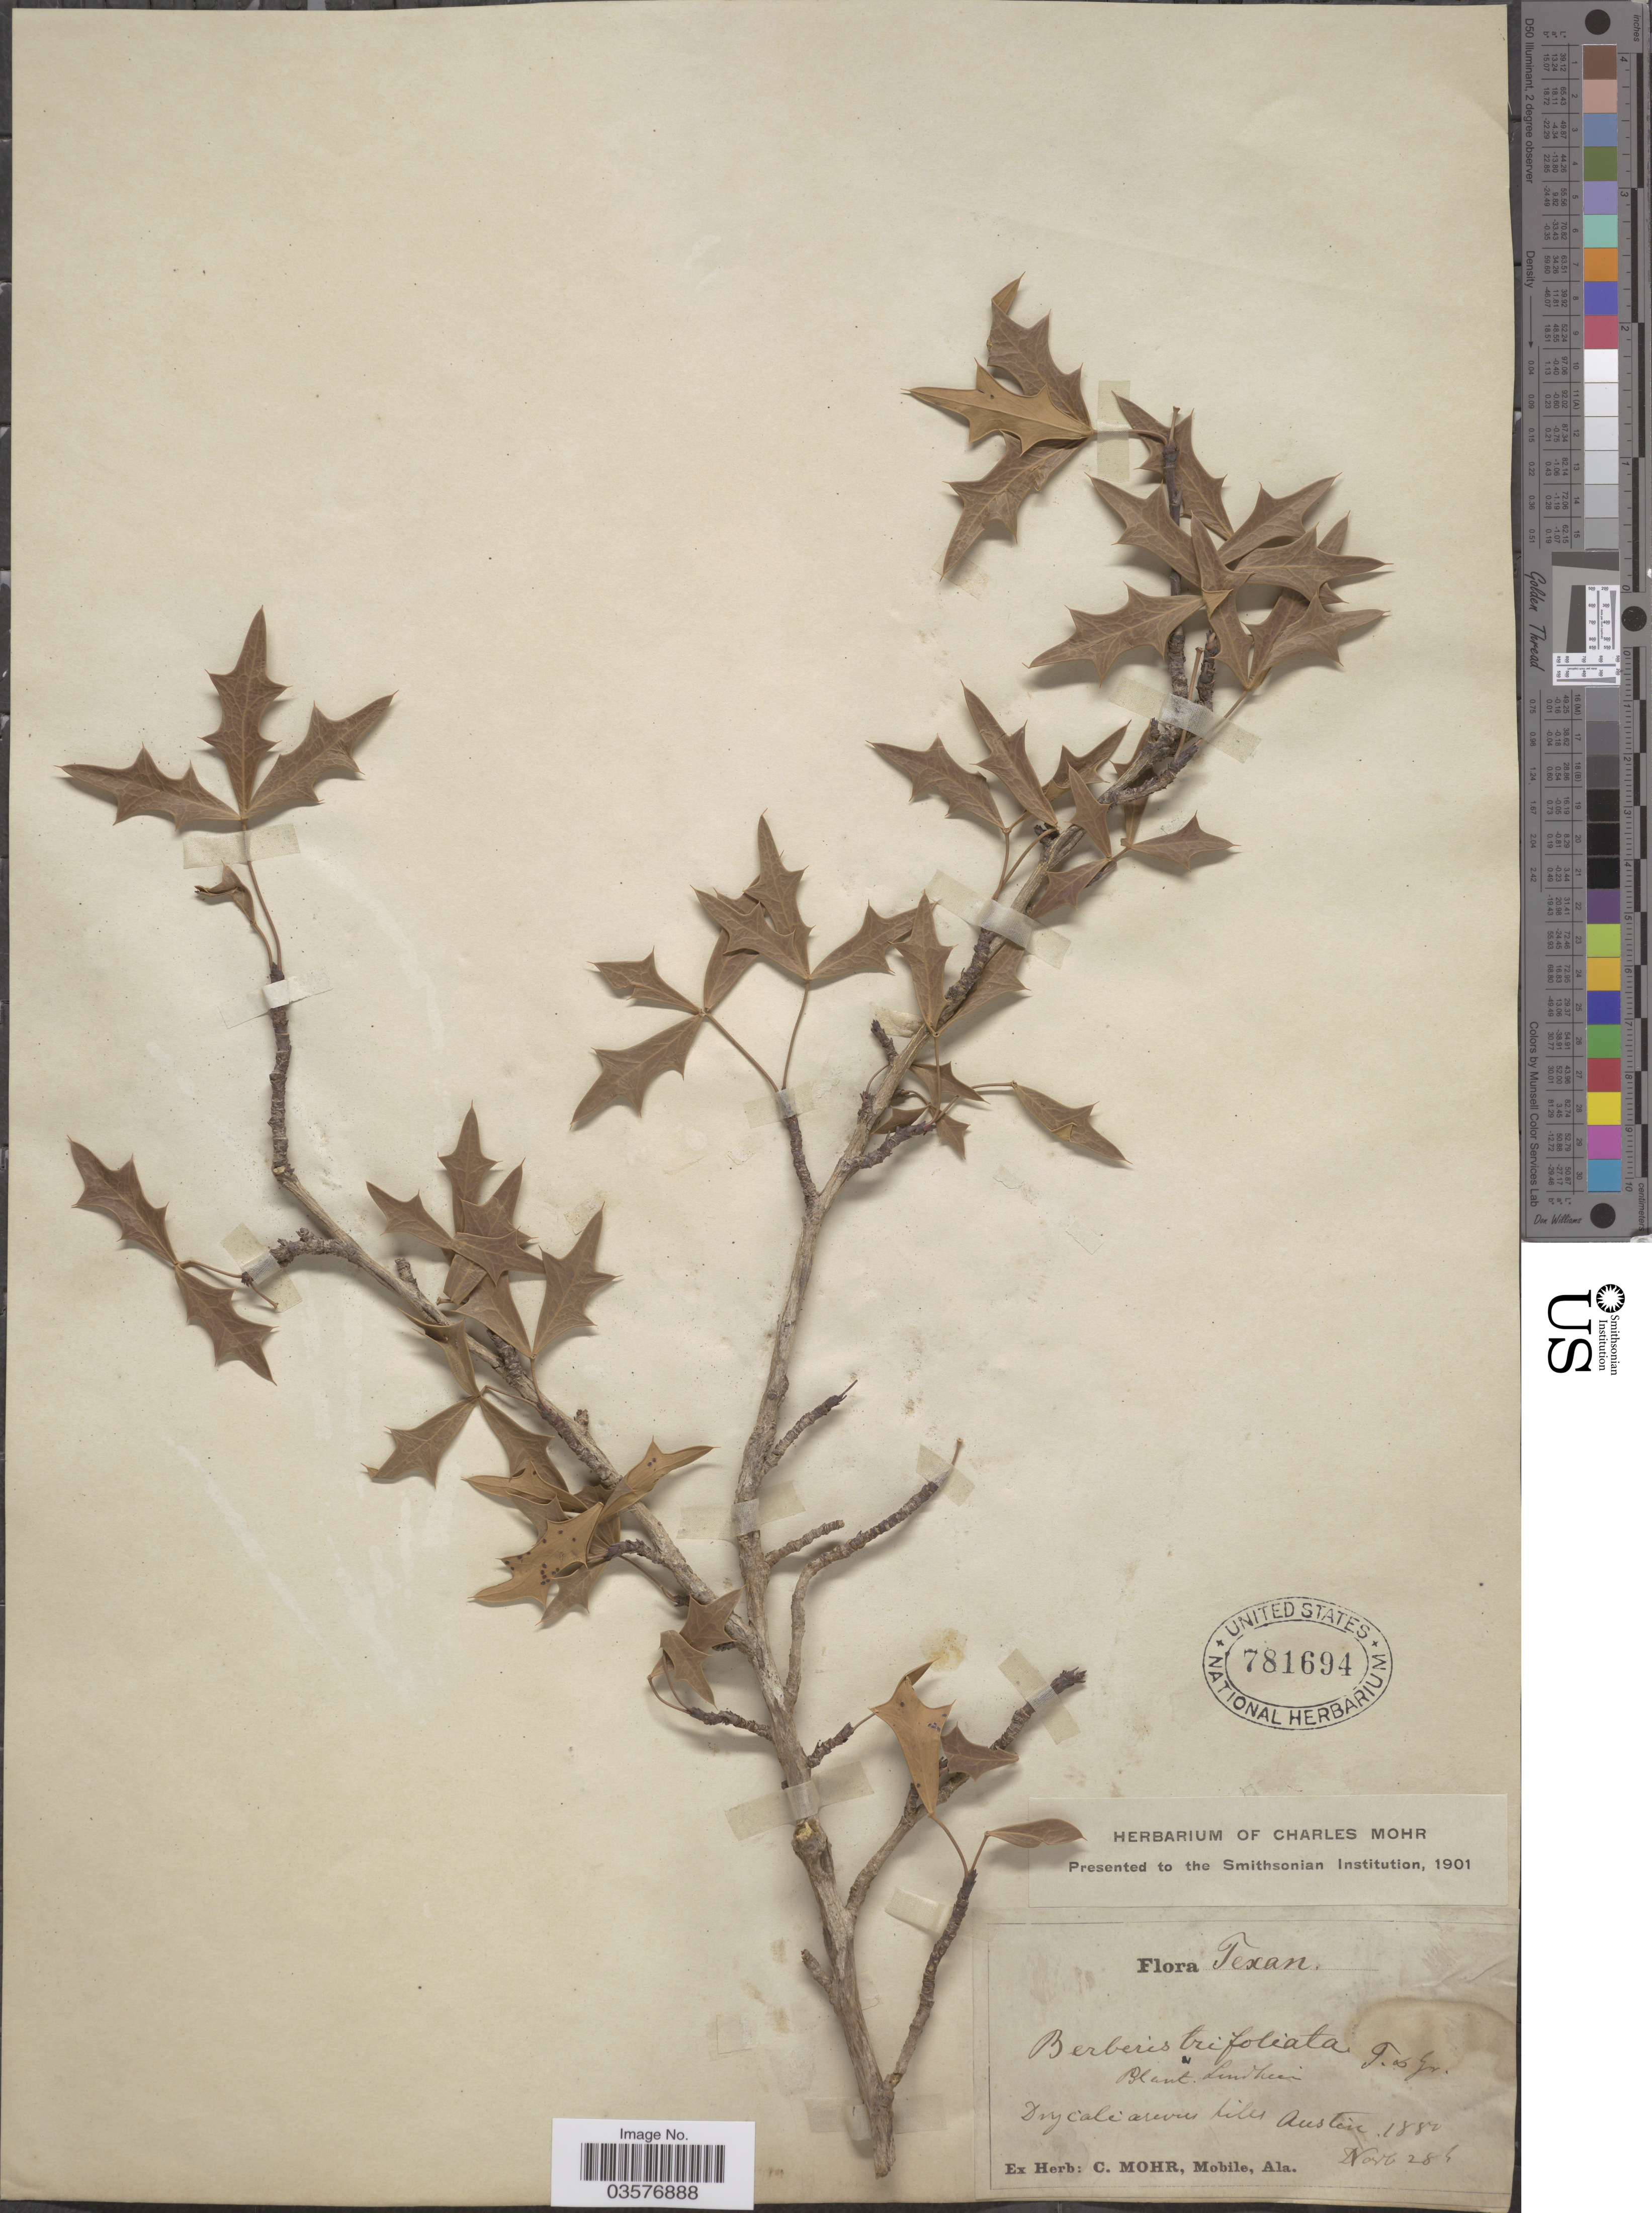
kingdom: Plantae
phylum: Tracheophyta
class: Magnoliopsida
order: Ranunculales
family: Berberidaceae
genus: Mahonia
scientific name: Mahonia trifoliolata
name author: (Monic.) Fedde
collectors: ex herb. Charles Mohr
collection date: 1880-11-28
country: United States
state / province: Texas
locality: Austin.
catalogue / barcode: US 781694